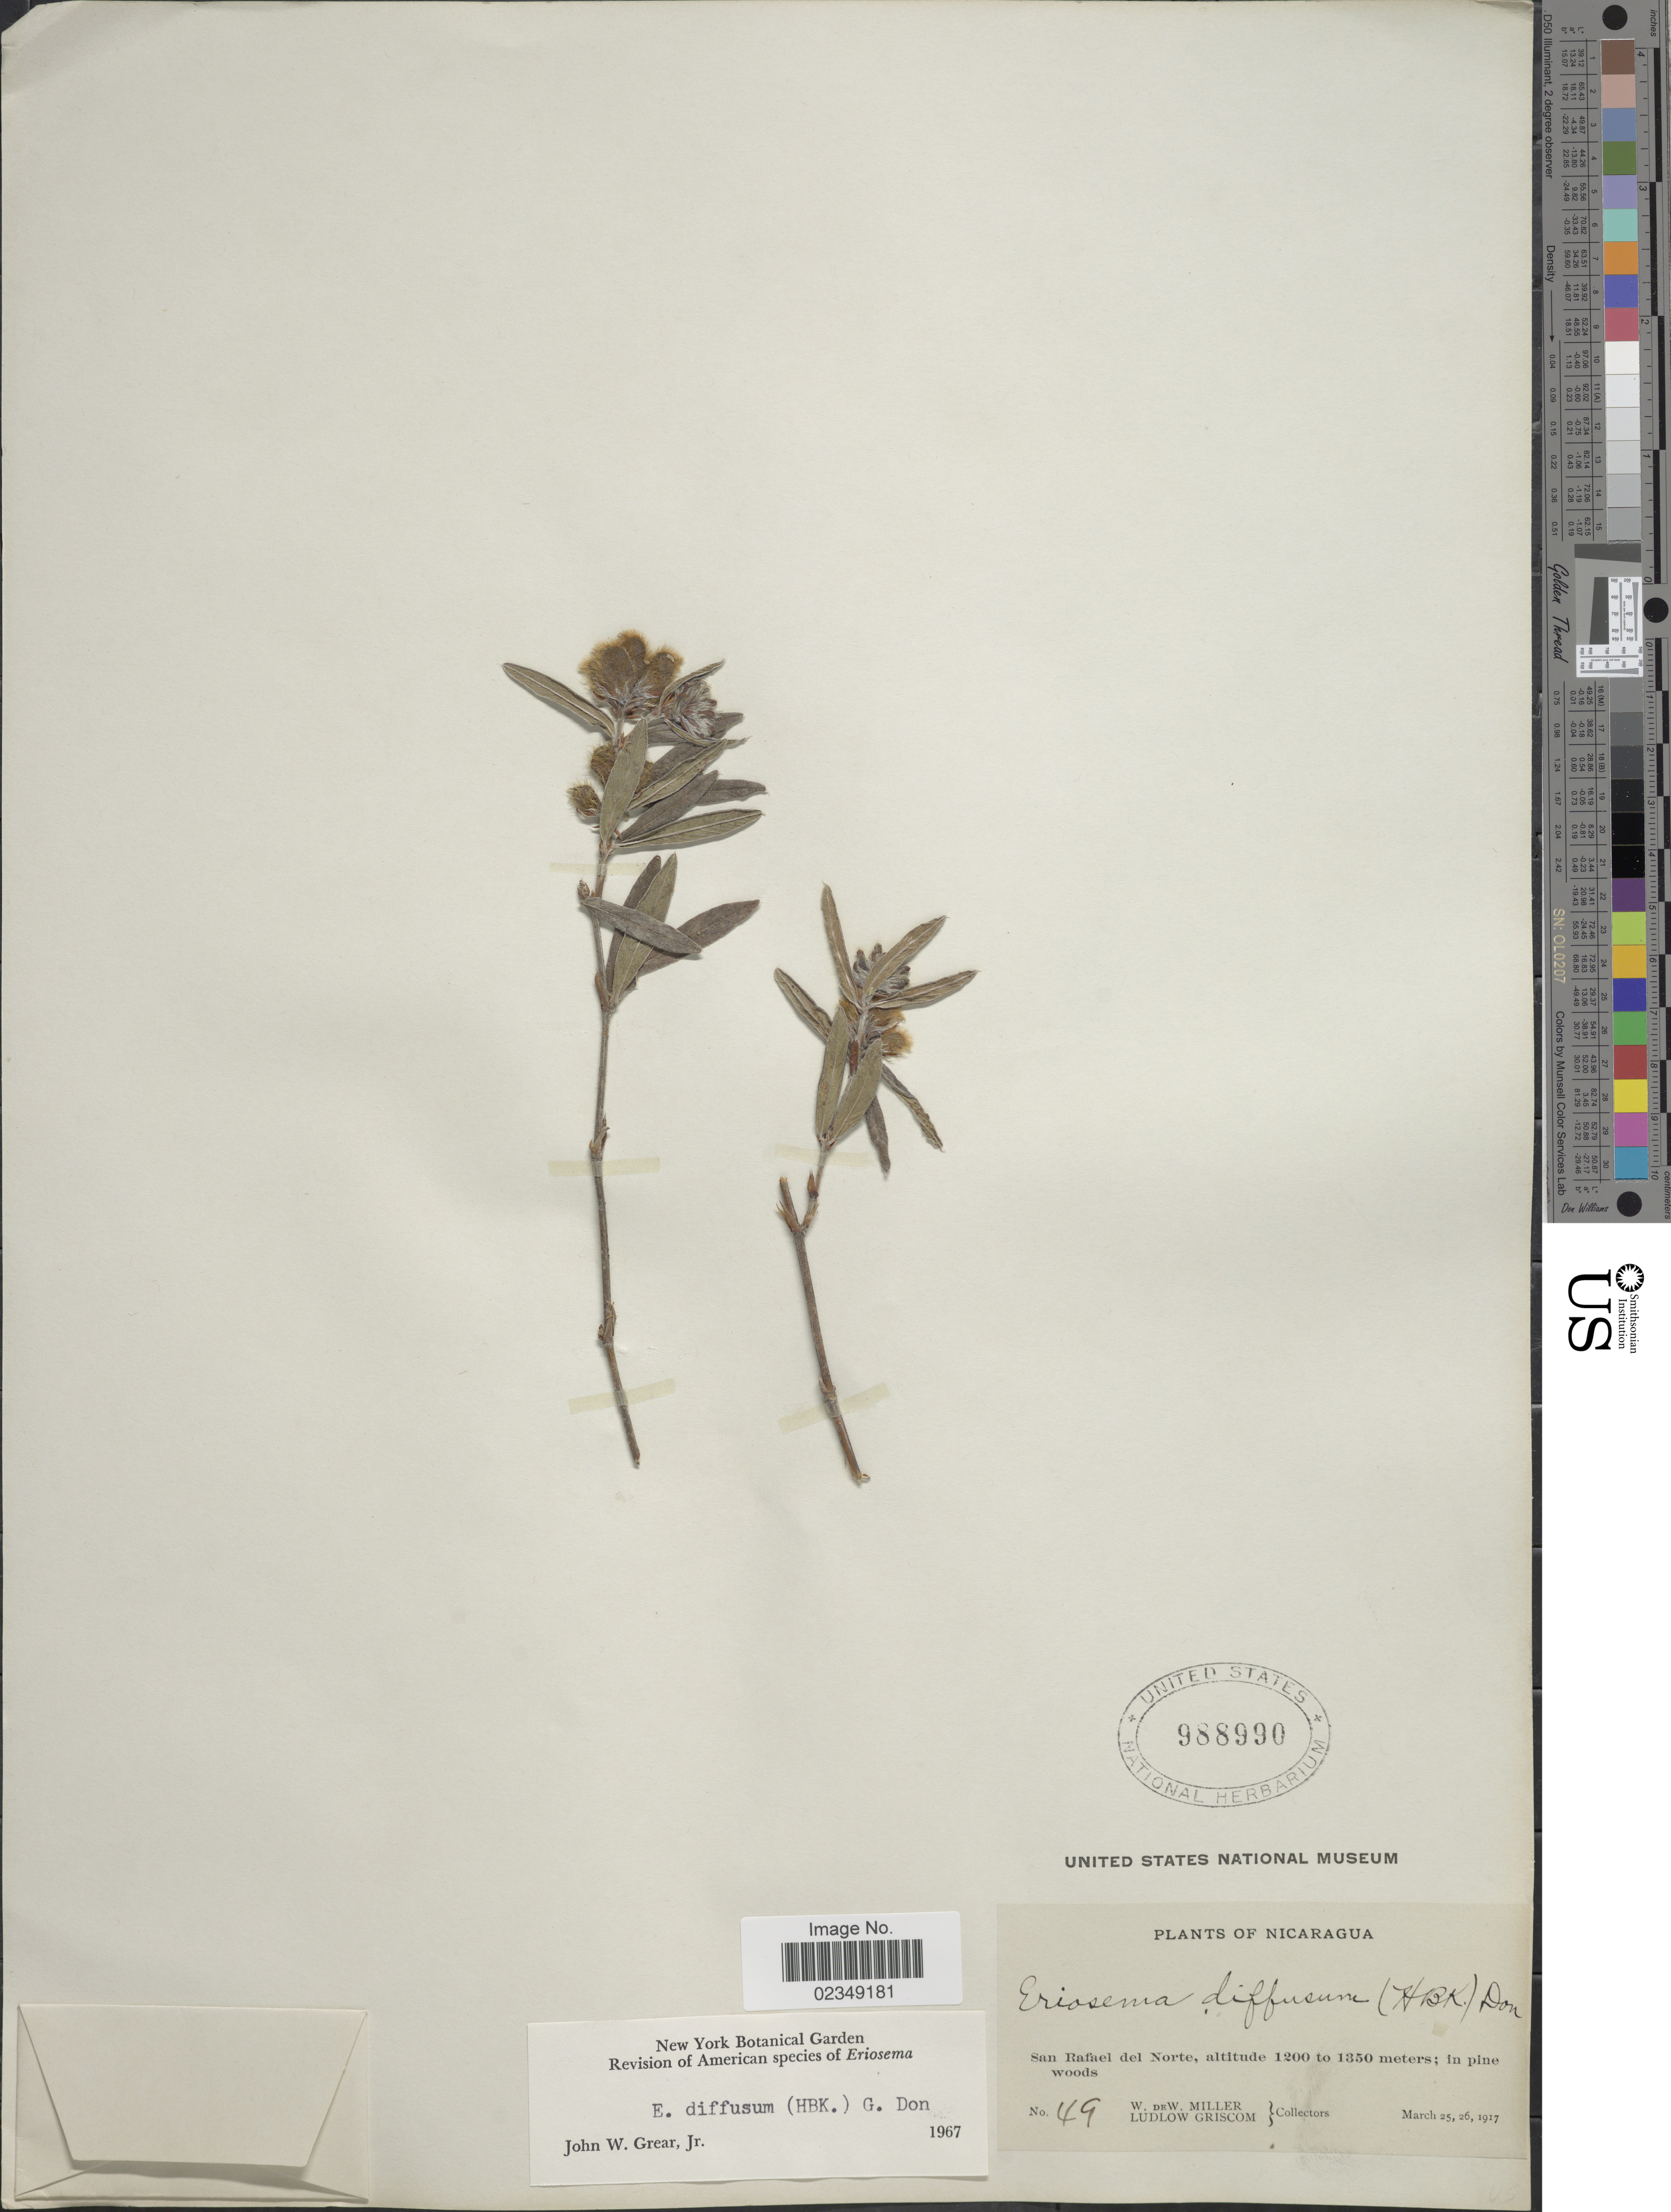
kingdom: Plantae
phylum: Tracheophyta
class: Magnoliopsida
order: Fabales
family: Fabaceae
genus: Eriosema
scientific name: Eriosema diffusum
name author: (Kunth) G. Don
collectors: W. D. Miller & L. Griscom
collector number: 49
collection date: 1917-03-25/1917-03-26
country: Nicaragua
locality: San Rafael del Norte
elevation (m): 1200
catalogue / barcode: US 988990